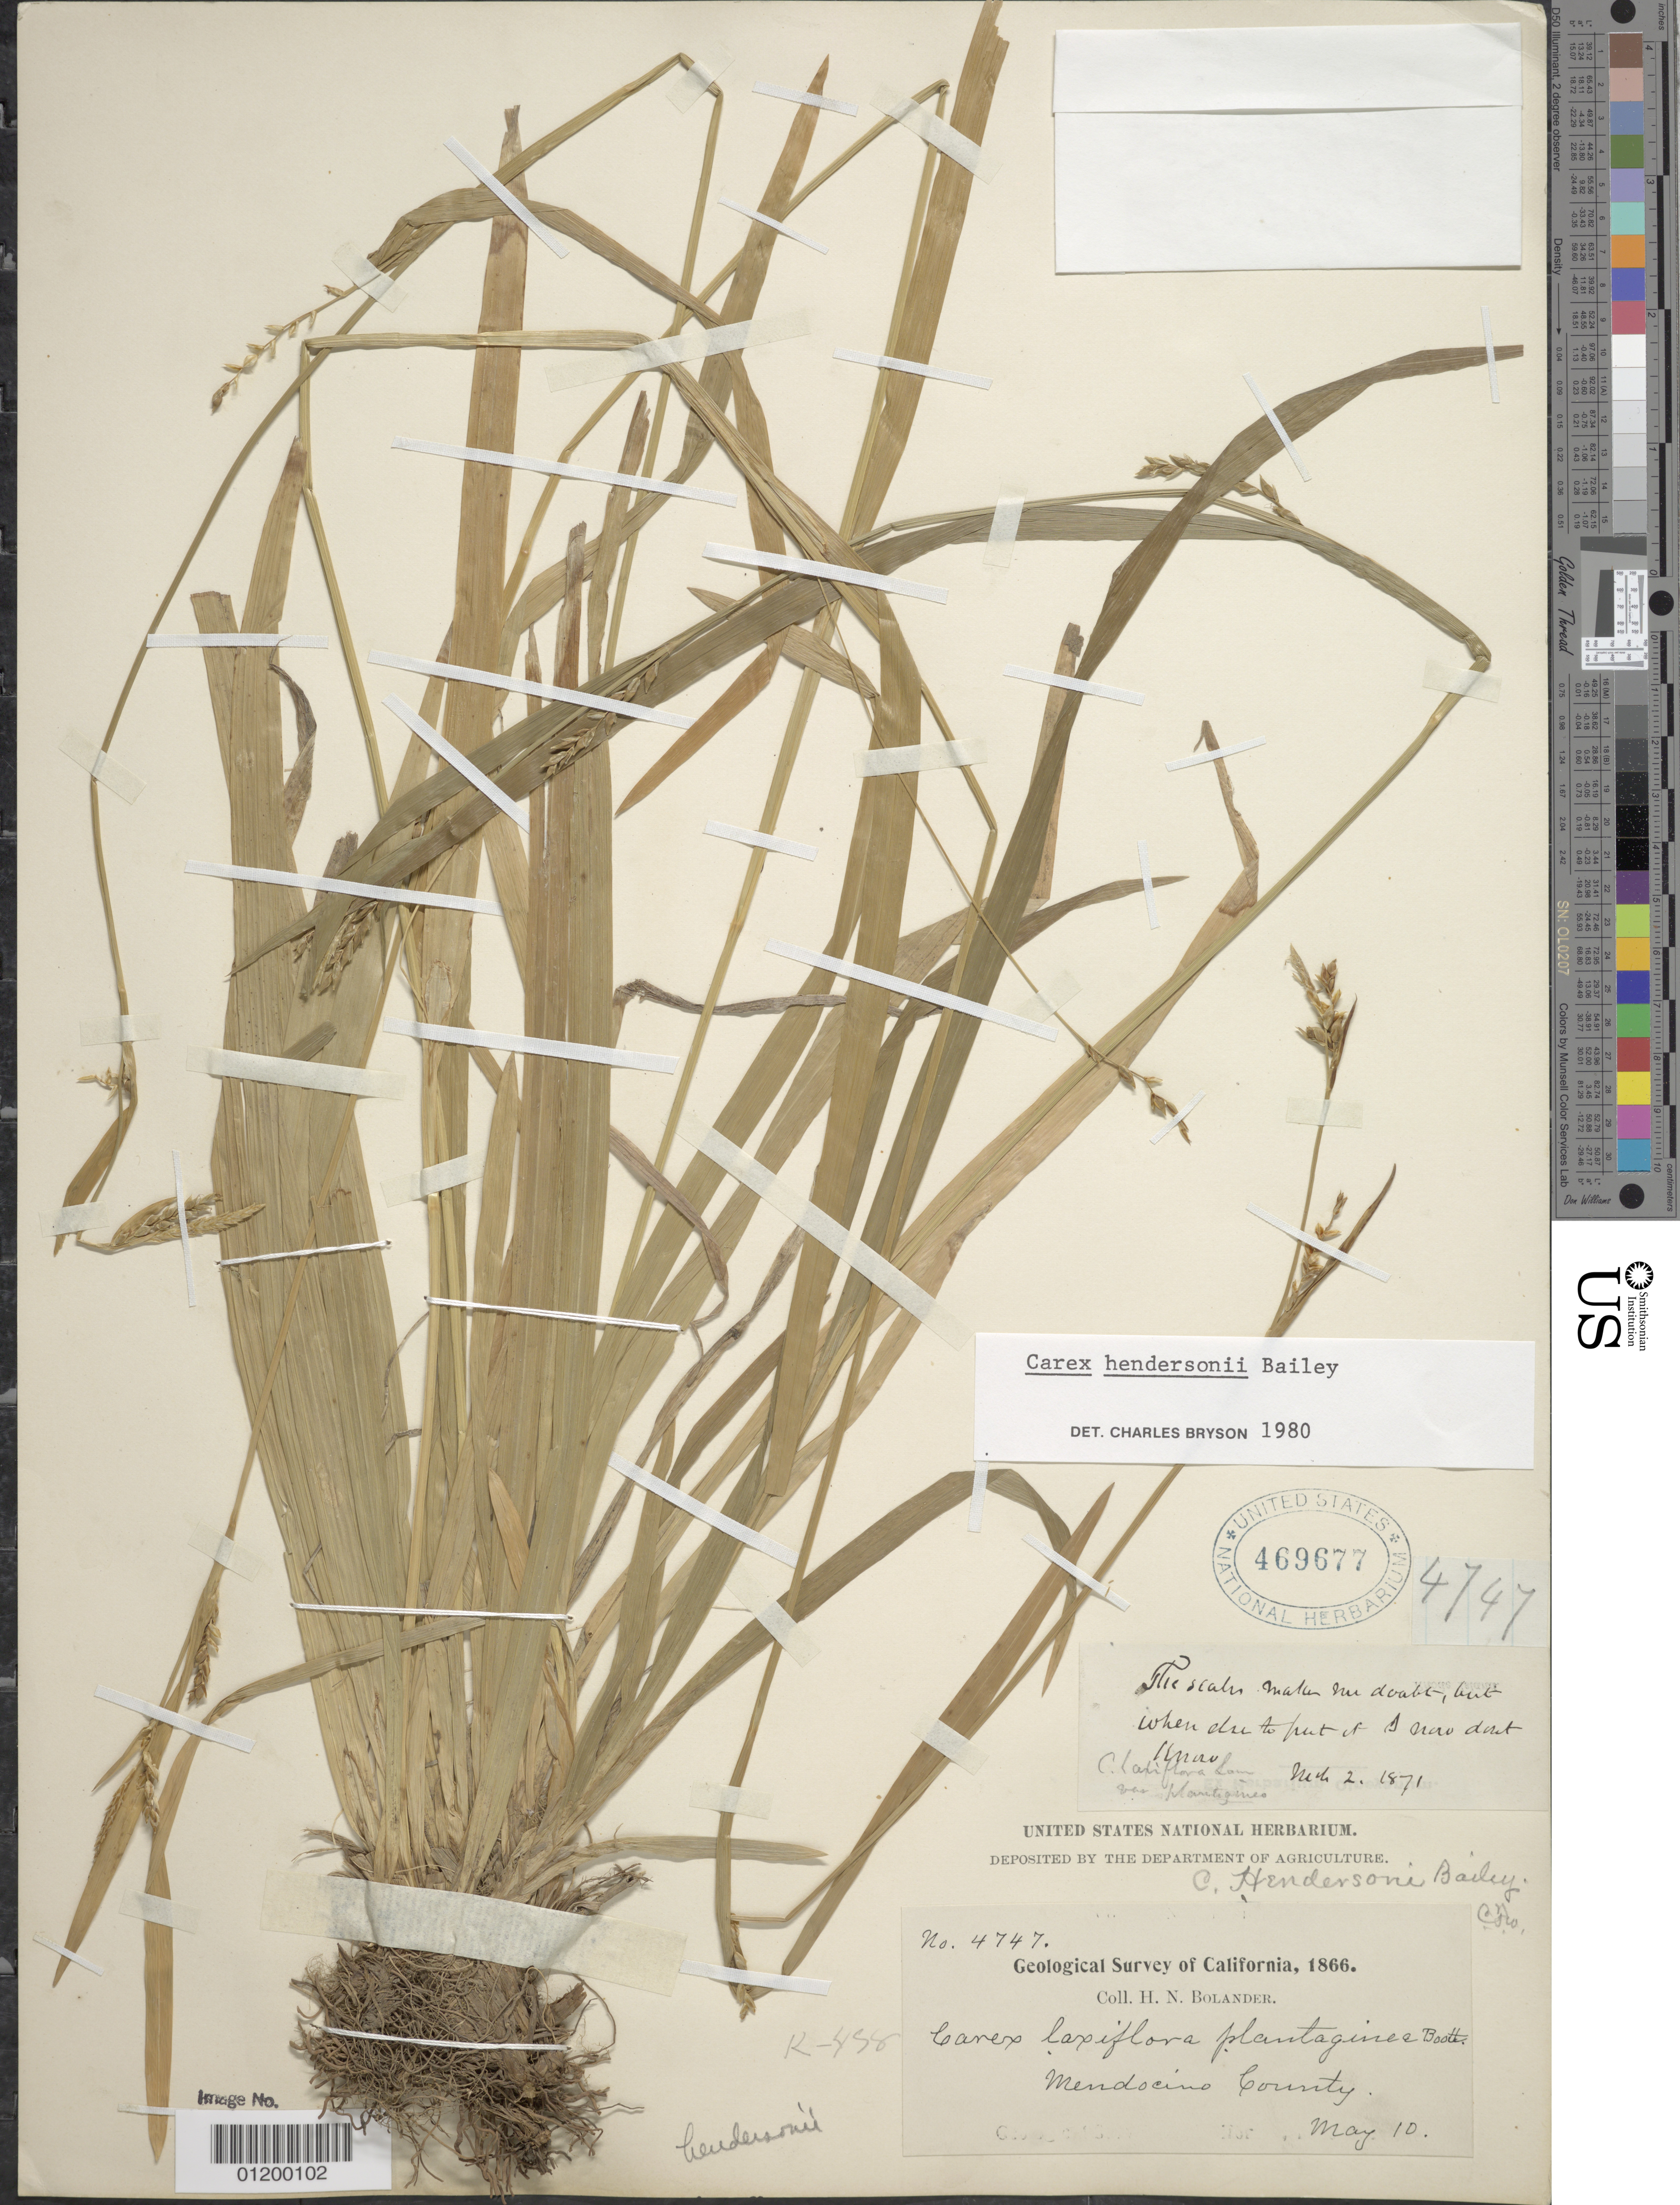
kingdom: Plantae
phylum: Tracheophyta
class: Liliopsida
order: Poales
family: Cyperaceae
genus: Carex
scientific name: Carex hendersonii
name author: L.H. Bailey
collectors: H. Bolander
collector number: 4747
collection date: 1866-05-10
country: United States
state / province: California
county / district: Mendocino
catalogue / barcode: US 469677